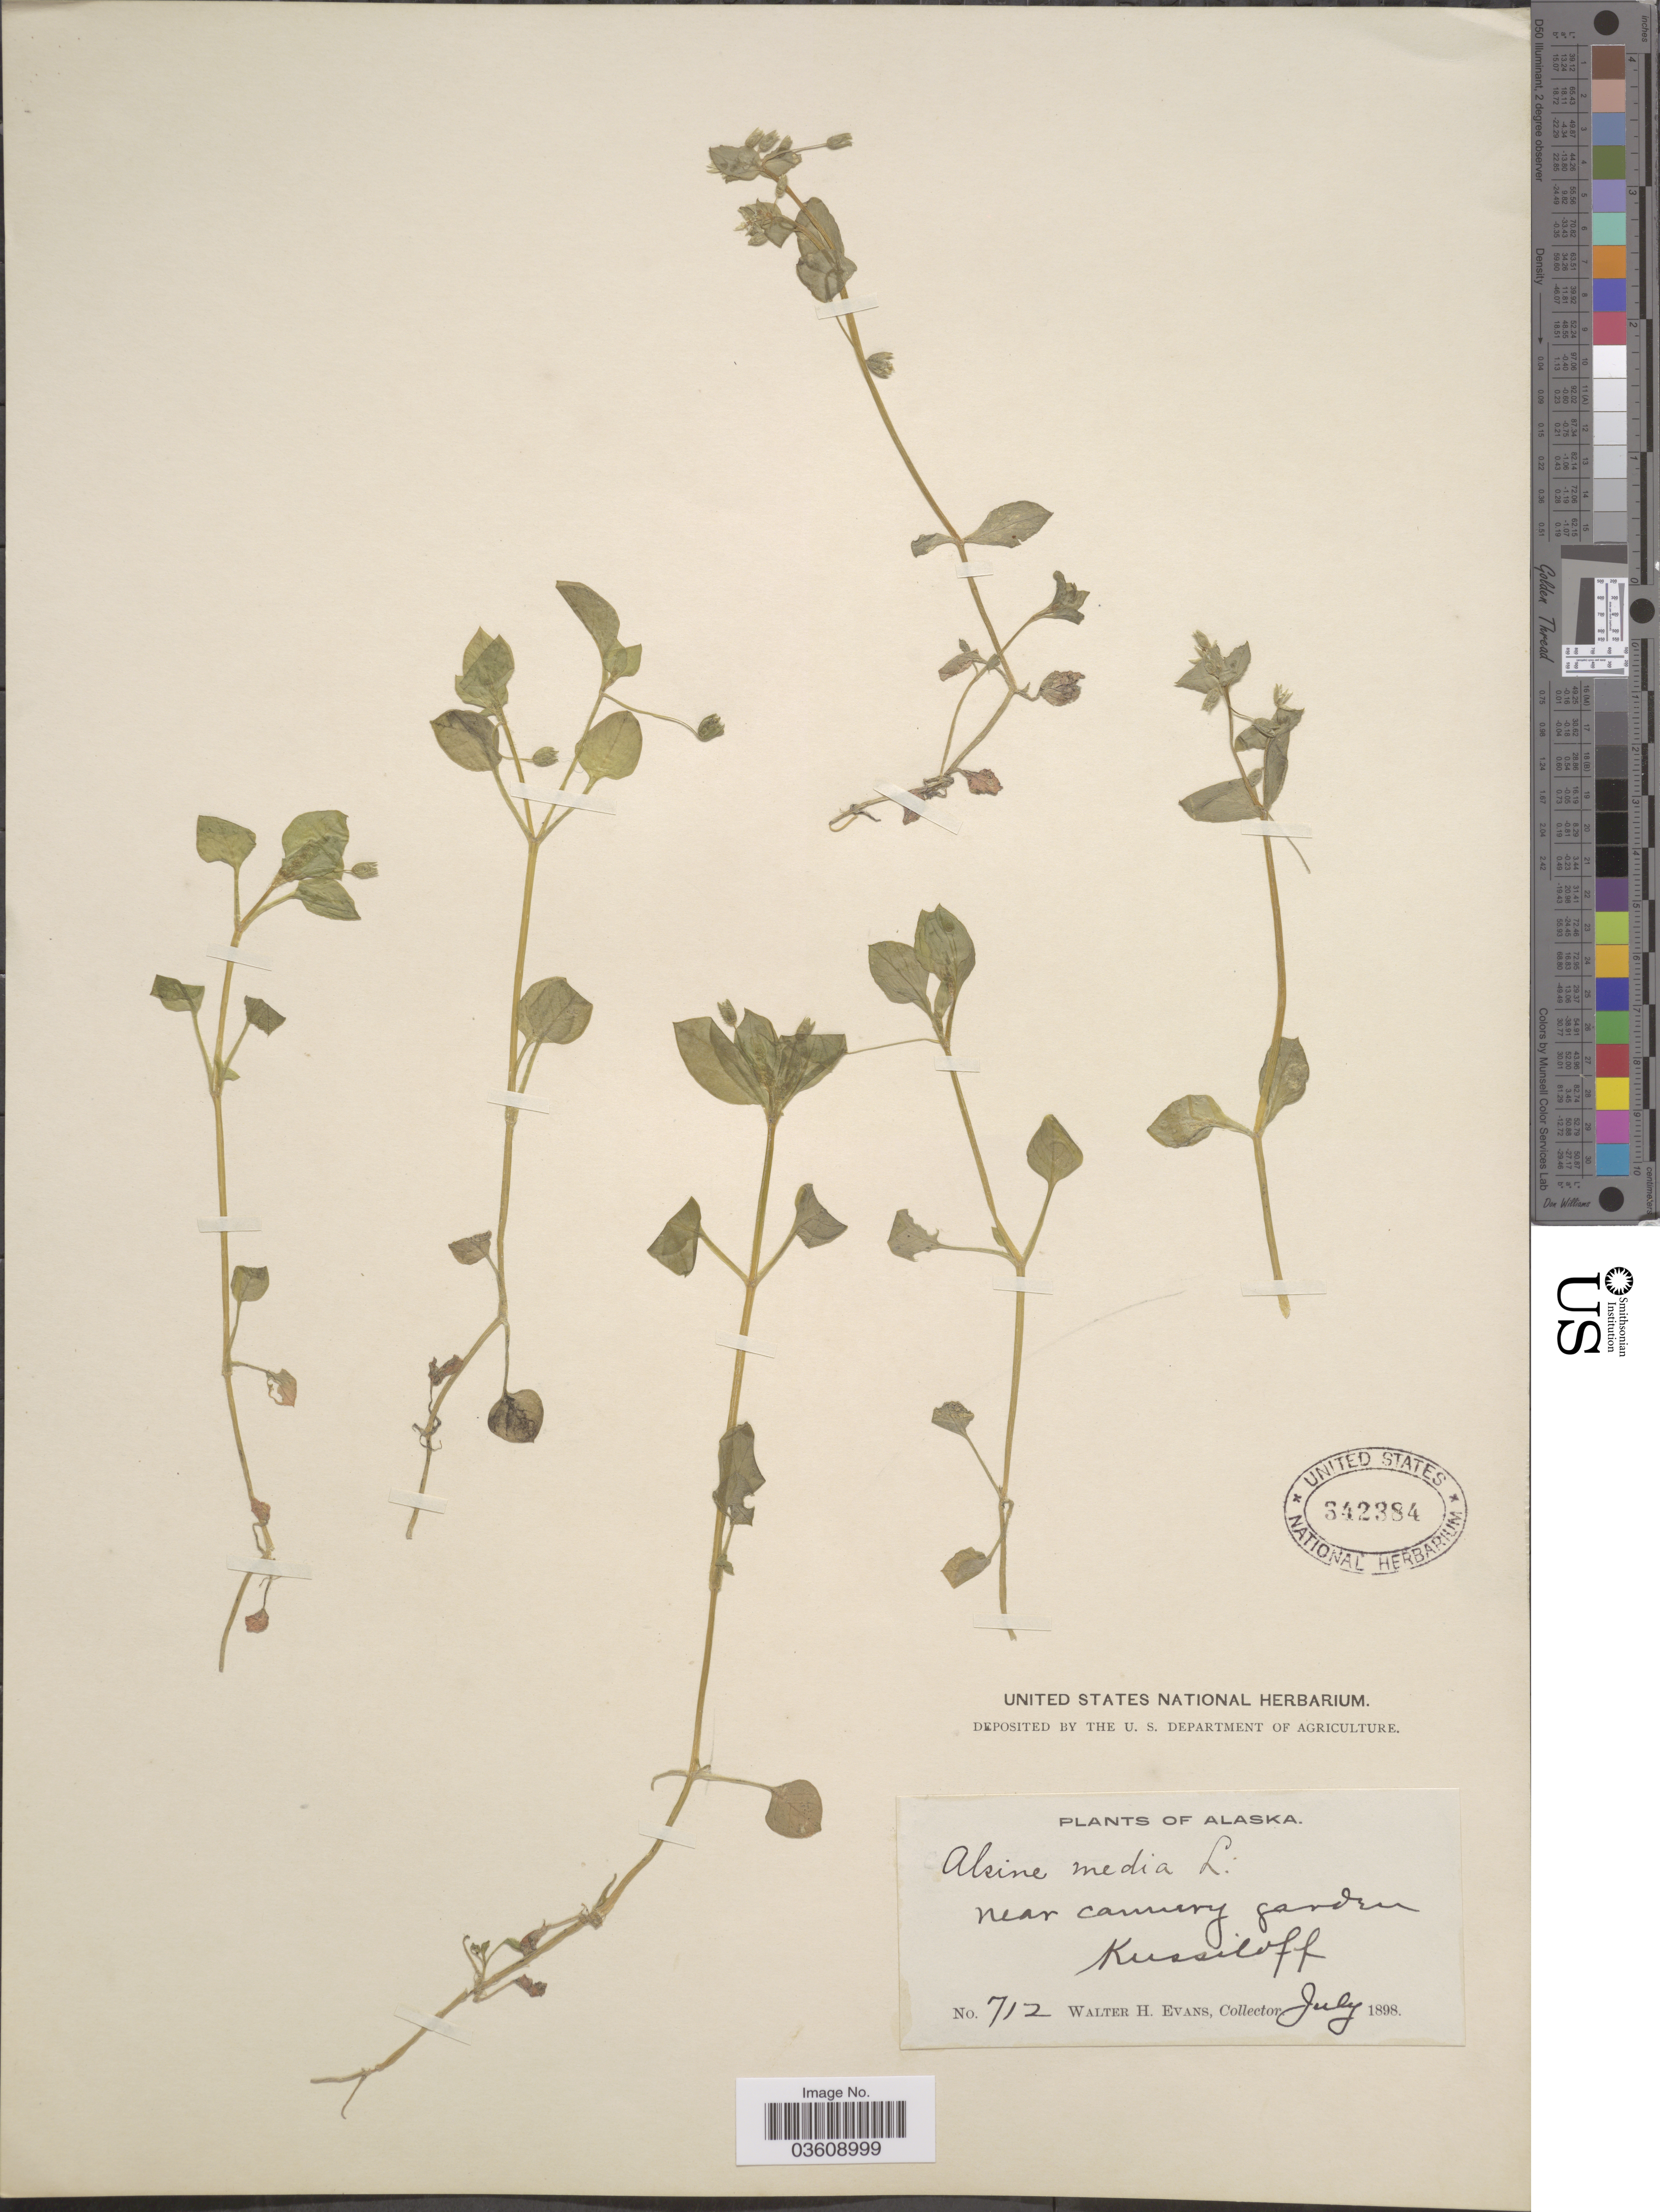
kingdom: Plantae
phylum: Tracheophyta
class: Magnoliopsida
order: Caryophyllales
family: Caryophyllaceae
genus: Stellaria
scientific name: Stellaria media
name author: (L.) Vill.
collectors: W. H. Evans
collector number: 712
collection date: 1898-07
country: United States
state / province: Alaska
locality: Near camery garden, Kussiloff.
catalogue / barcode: US 342384